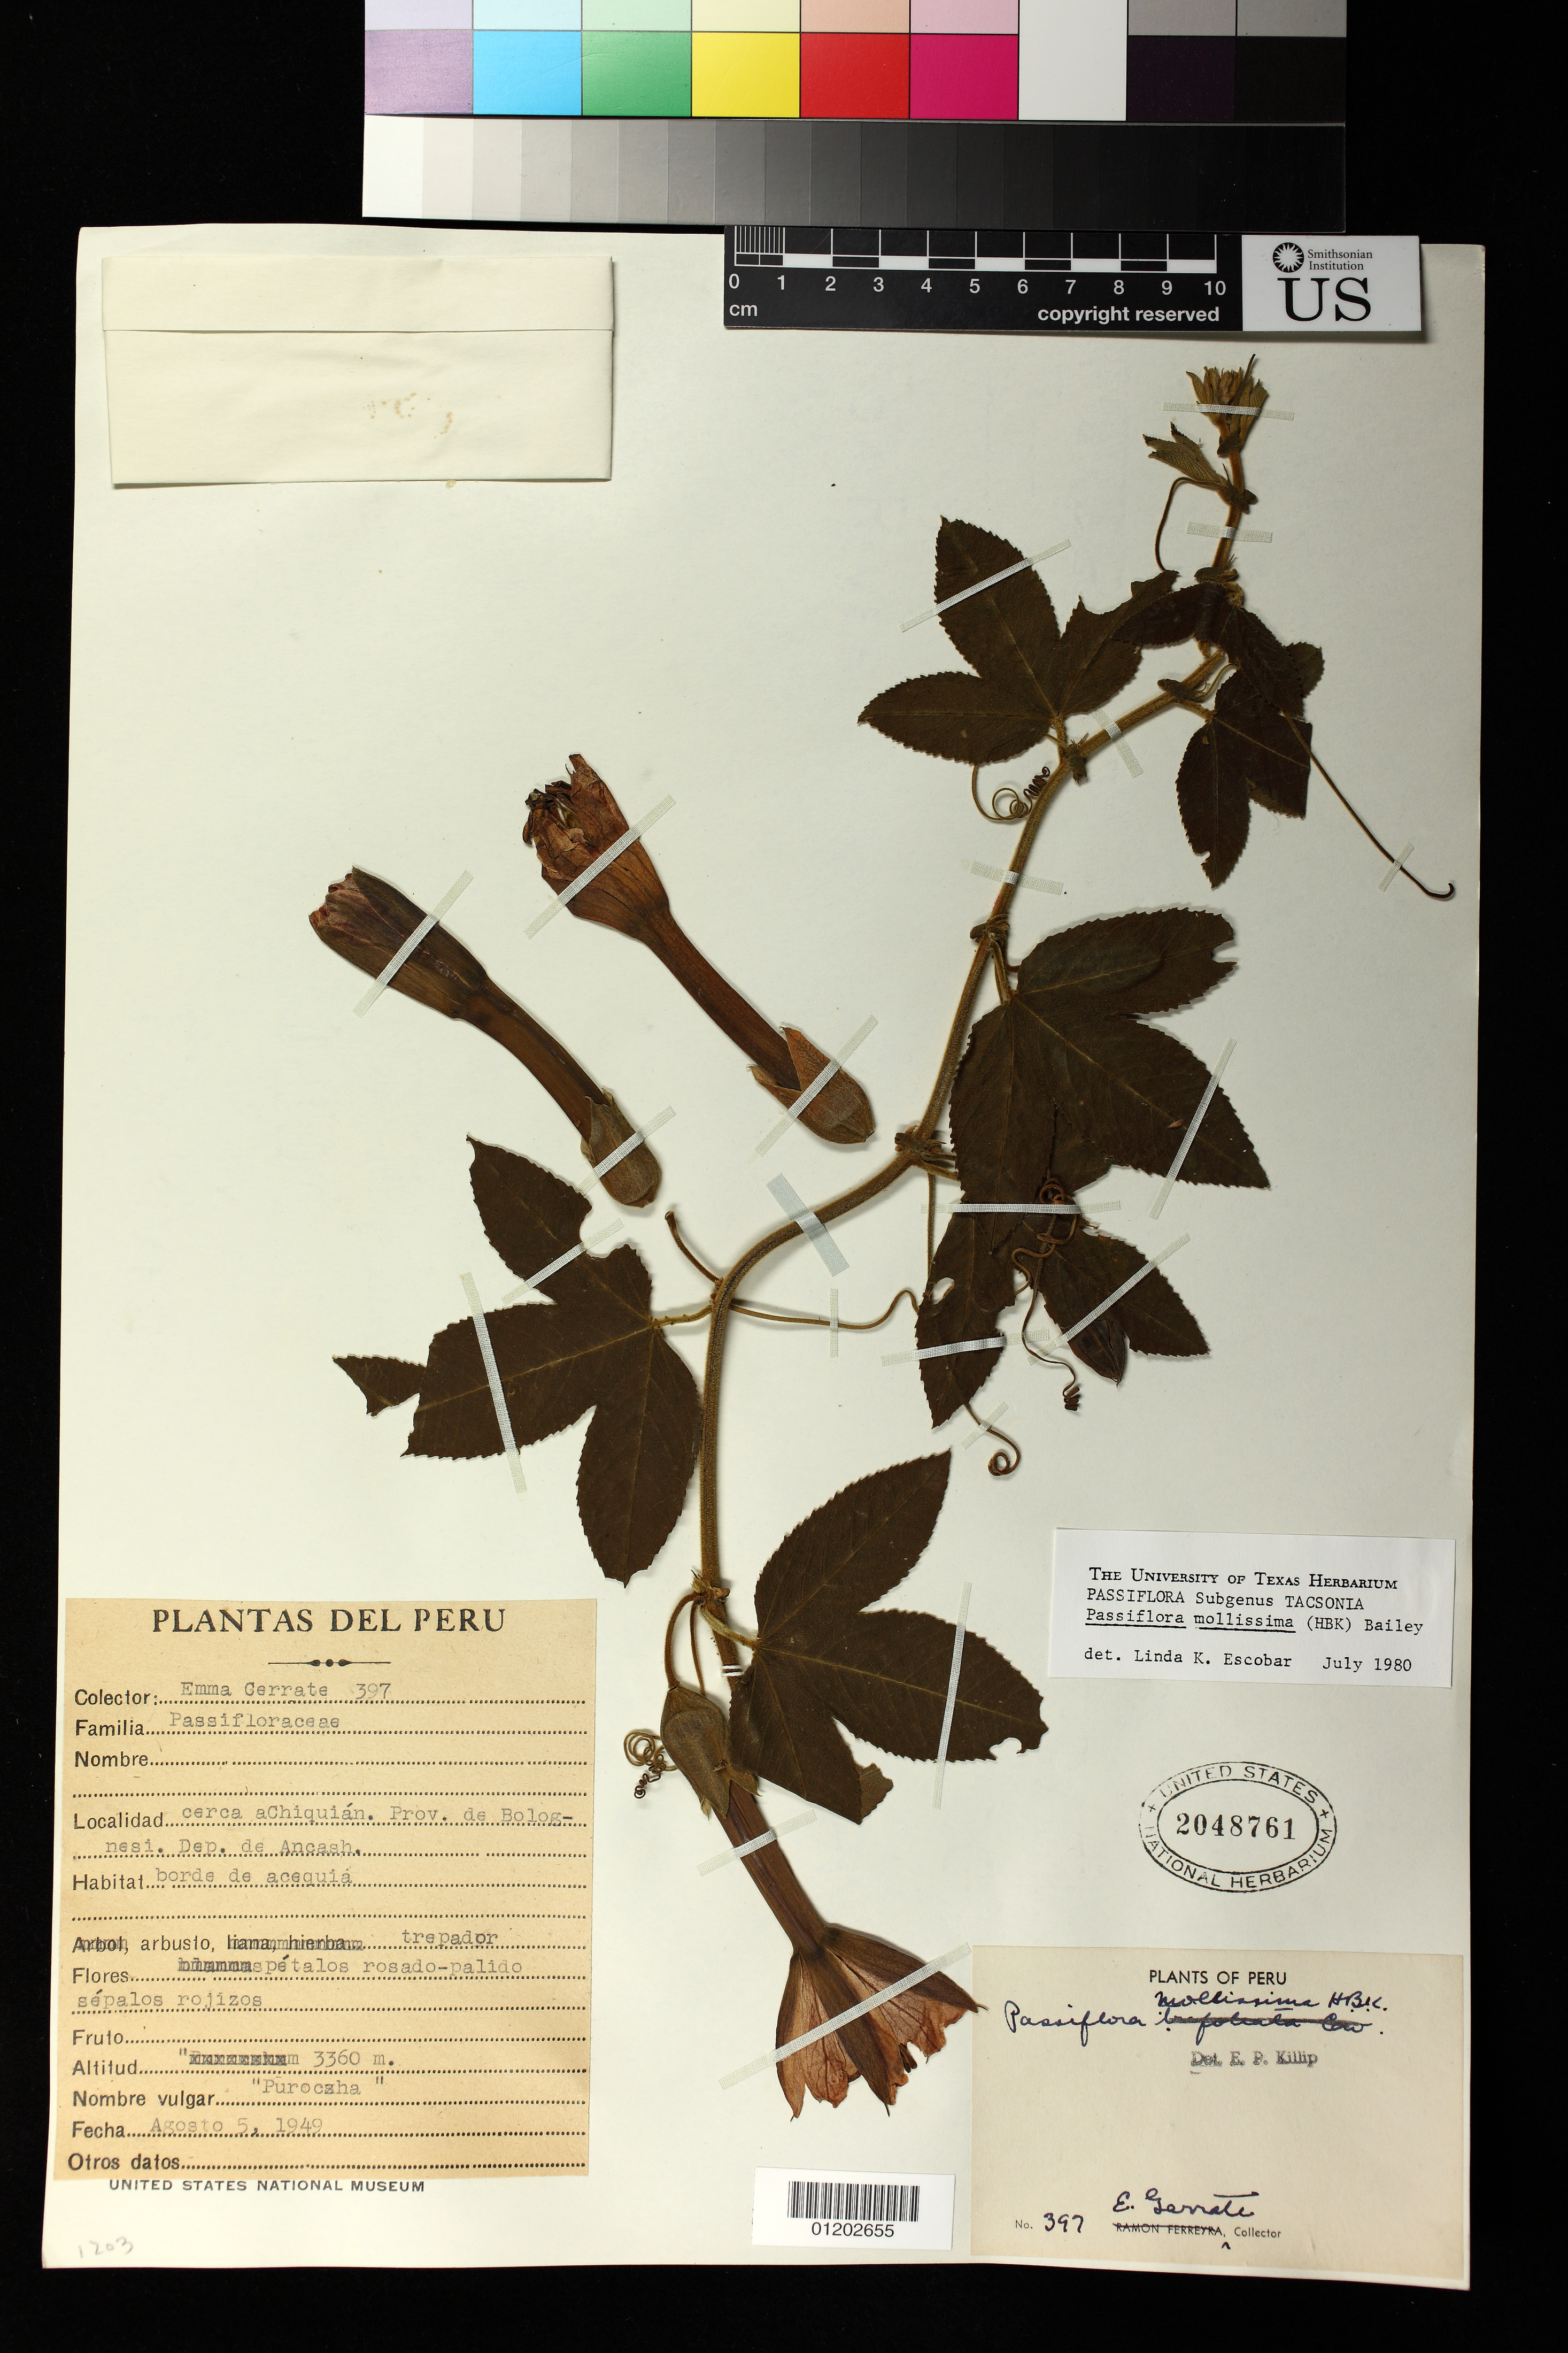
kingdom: Plantae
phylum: Tracheophyta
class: Magnoliopsida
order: Malpighiales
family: Passifloraceae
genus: Passiflora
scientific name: Passiflora mollissima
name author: (Kunth) L.H. Bailey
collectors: E. Cerrate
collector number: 397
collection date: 1949-08-05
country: Peru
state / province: Ancash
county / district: Bolognesi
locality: cerca a Chiquián.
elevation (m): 3360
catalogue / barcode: US 2048761